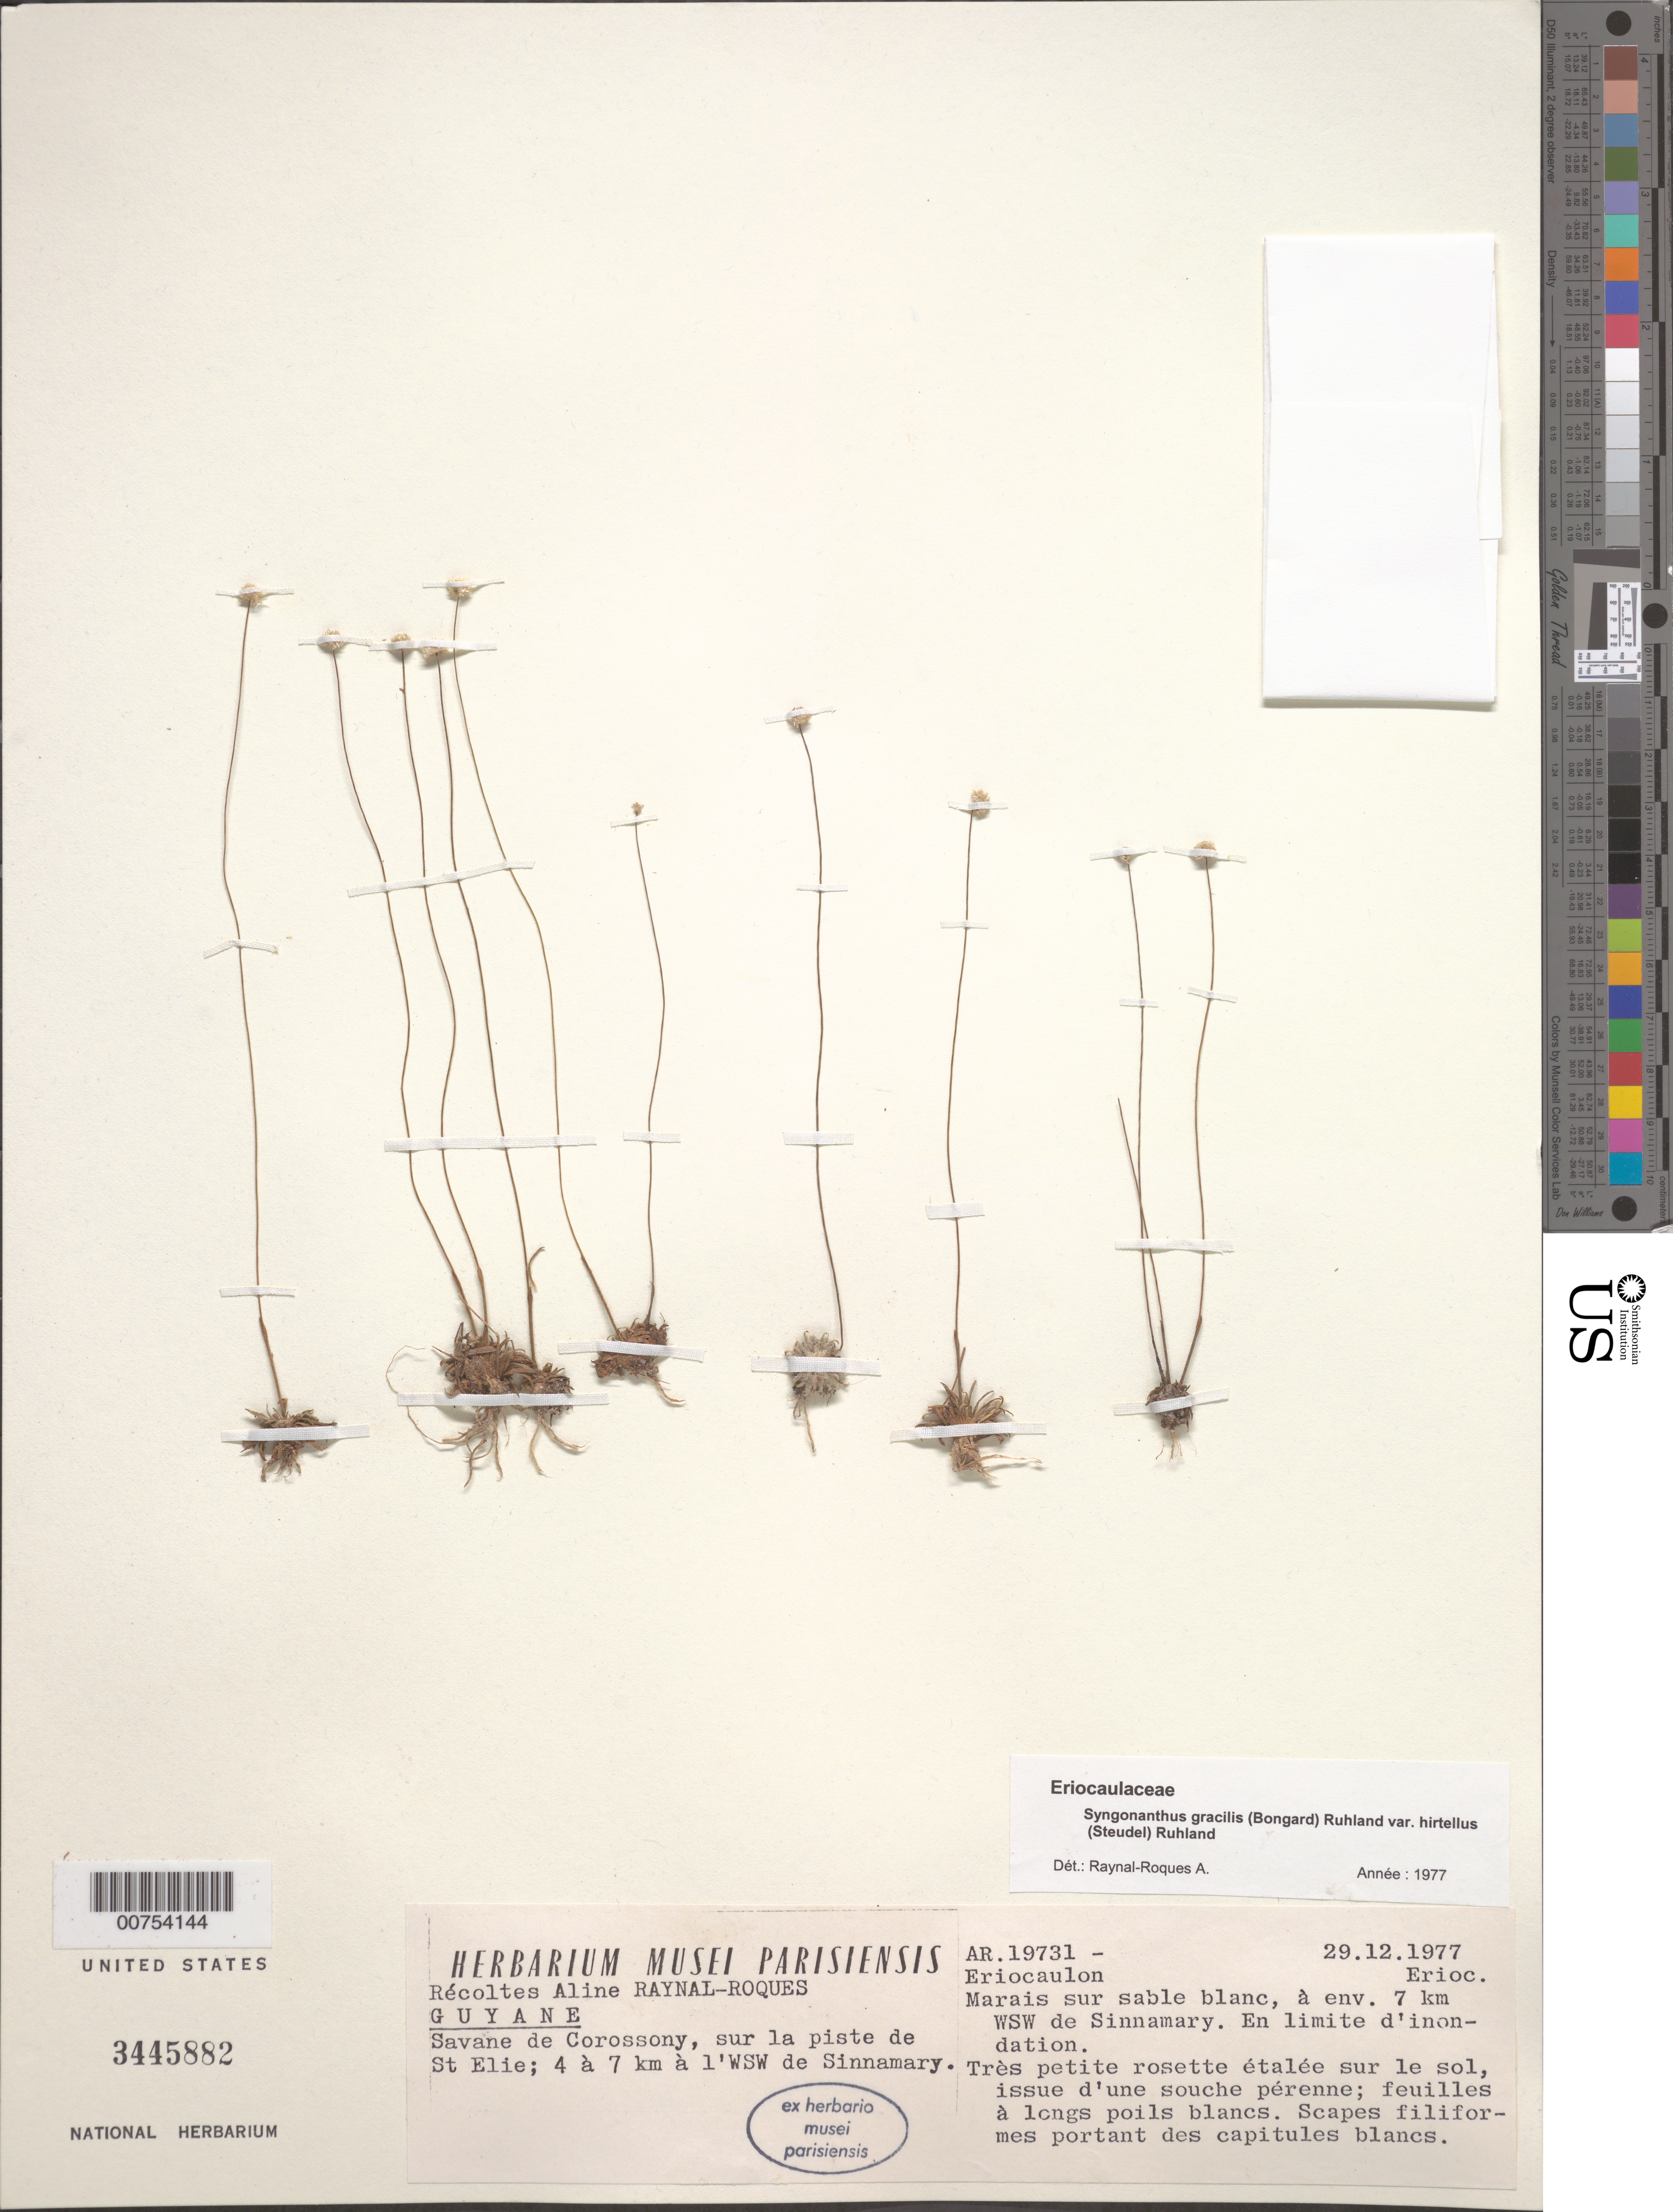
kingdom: Plantae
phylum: Tracheophyta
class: Liliopsida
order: Poales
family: Eriocaulaceae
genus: Syngonanthus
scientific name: Syngonanthus gracilis var. hirtellus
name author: (Steud.) Ruhland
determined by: Raynal, A. M.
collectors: A. M. Raynal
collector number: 19731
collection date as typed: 29-Dec-77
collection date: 1977-12-29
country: French Guiana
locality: Savane de Corossony, Piste de Saint-Élie, 7 km WSW de Sinnamary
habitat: Marsh on white sand, at edge of inundation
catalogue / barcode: US 3445882